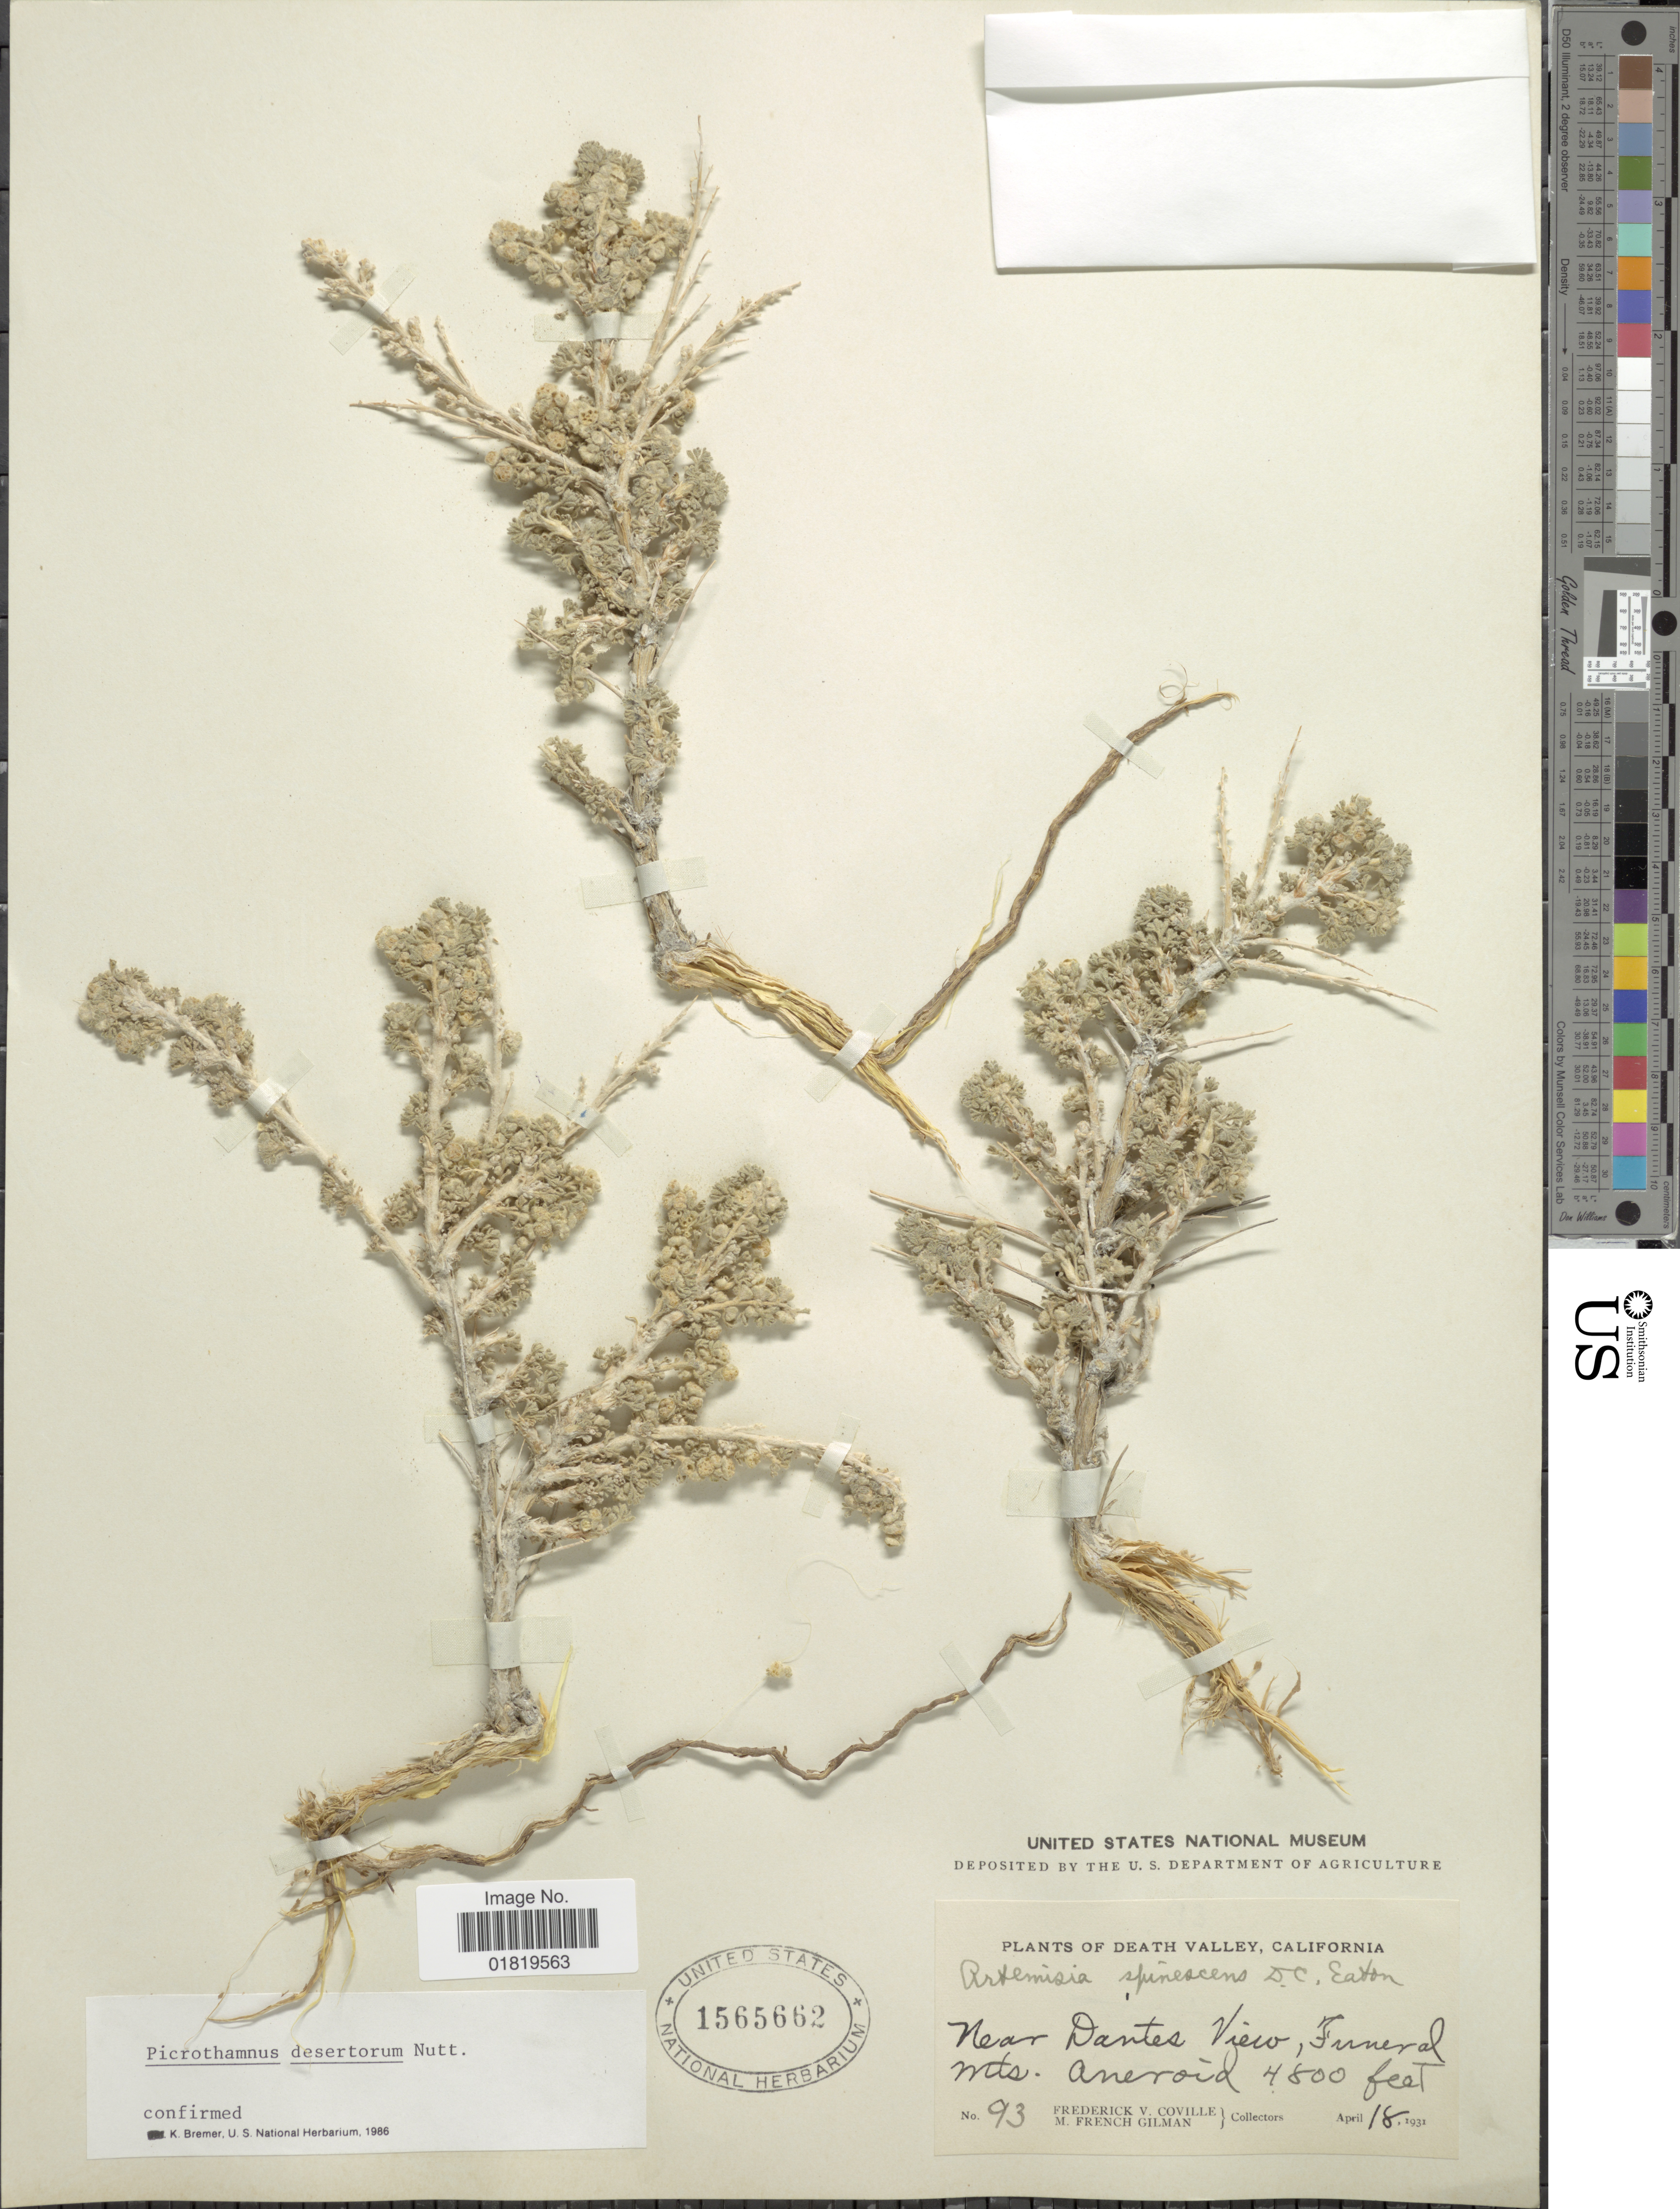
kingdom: Plantae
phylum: Tracheophyta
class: Magnoliopsida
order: Asterales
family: Asteraceae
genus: Picrothamnus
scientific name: Picrothamnus desertorum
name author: Nutt.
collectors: F. V. Coville & M. F. Gilman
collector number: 93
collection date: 1931-04-18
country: United States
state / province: California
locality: Death Valley, near Dantes View, Funneral Mts.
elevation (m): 1463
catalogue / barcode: US 1565662